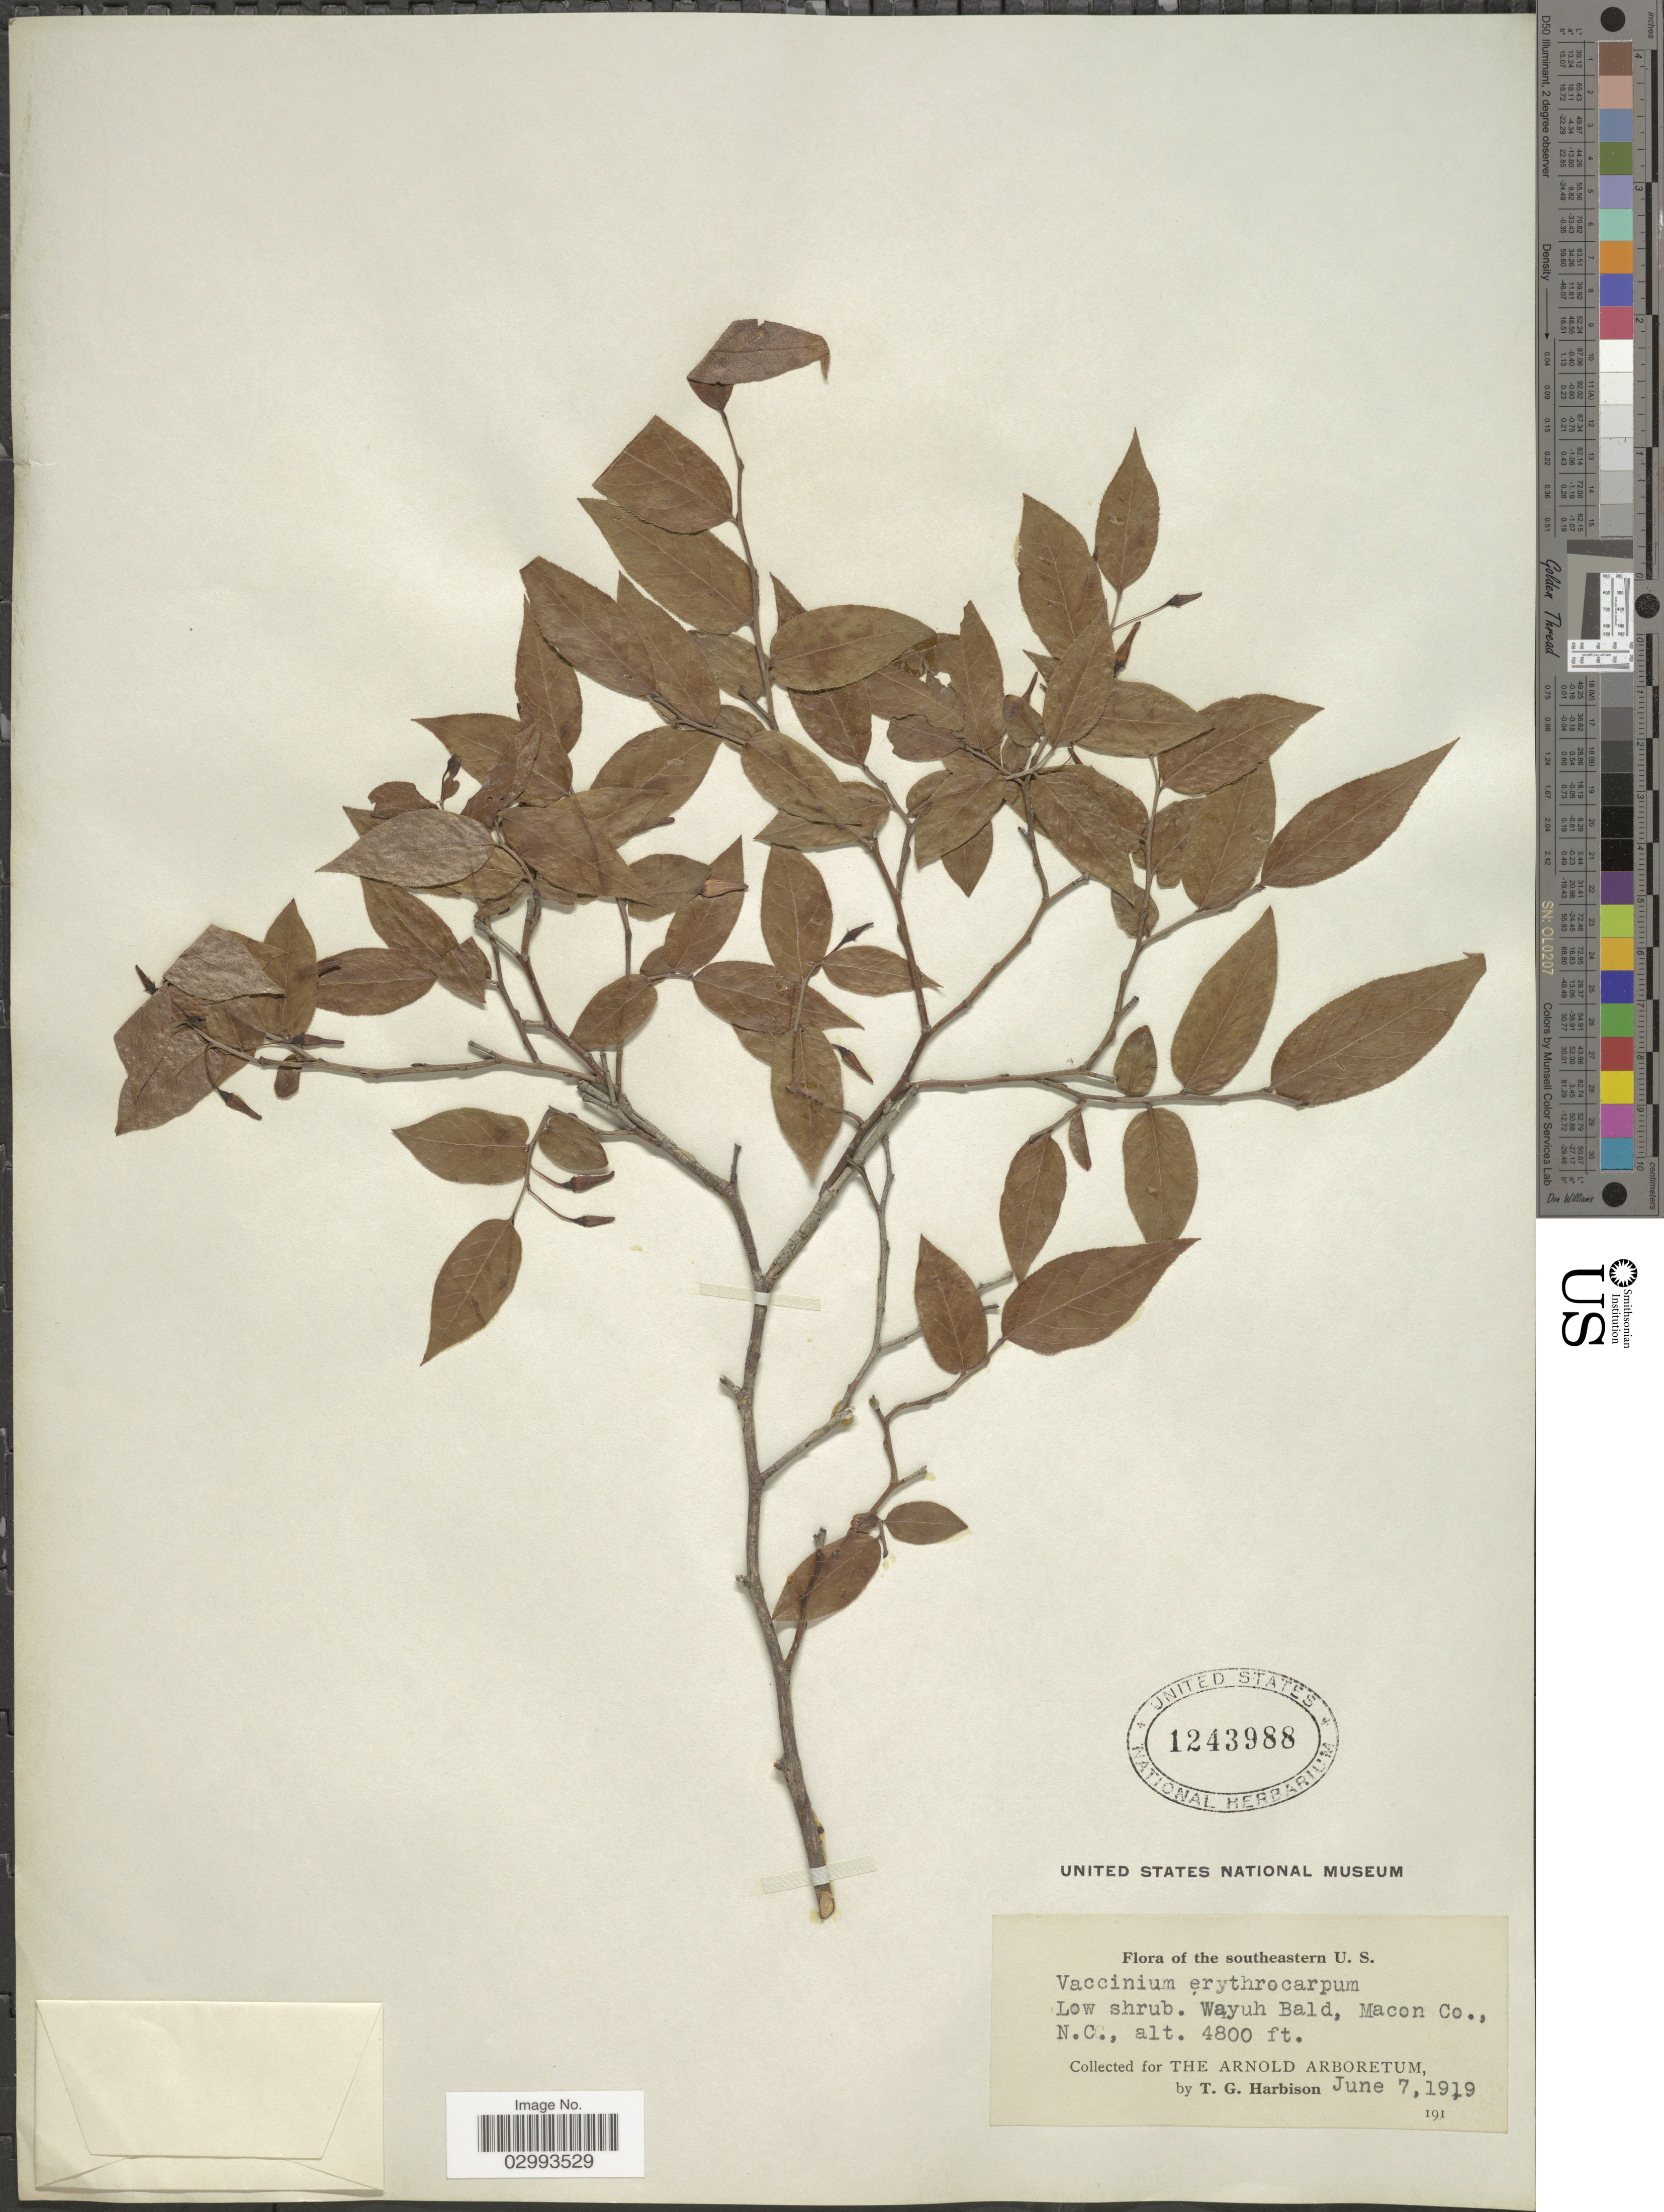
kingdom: Plantae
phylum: Tracheophyta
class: Magnoliopsida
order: Ericales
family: Ericaceae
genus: Hugeria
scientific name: Hugeria erythrocarpa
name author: (Michx.) Small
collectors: T. Harbison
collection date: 1919-06-07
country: United States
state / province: North Carolina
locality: Southeastern U.S. Wayuh Bald, Macon Co.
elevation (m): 1463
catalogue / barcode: US 1243988